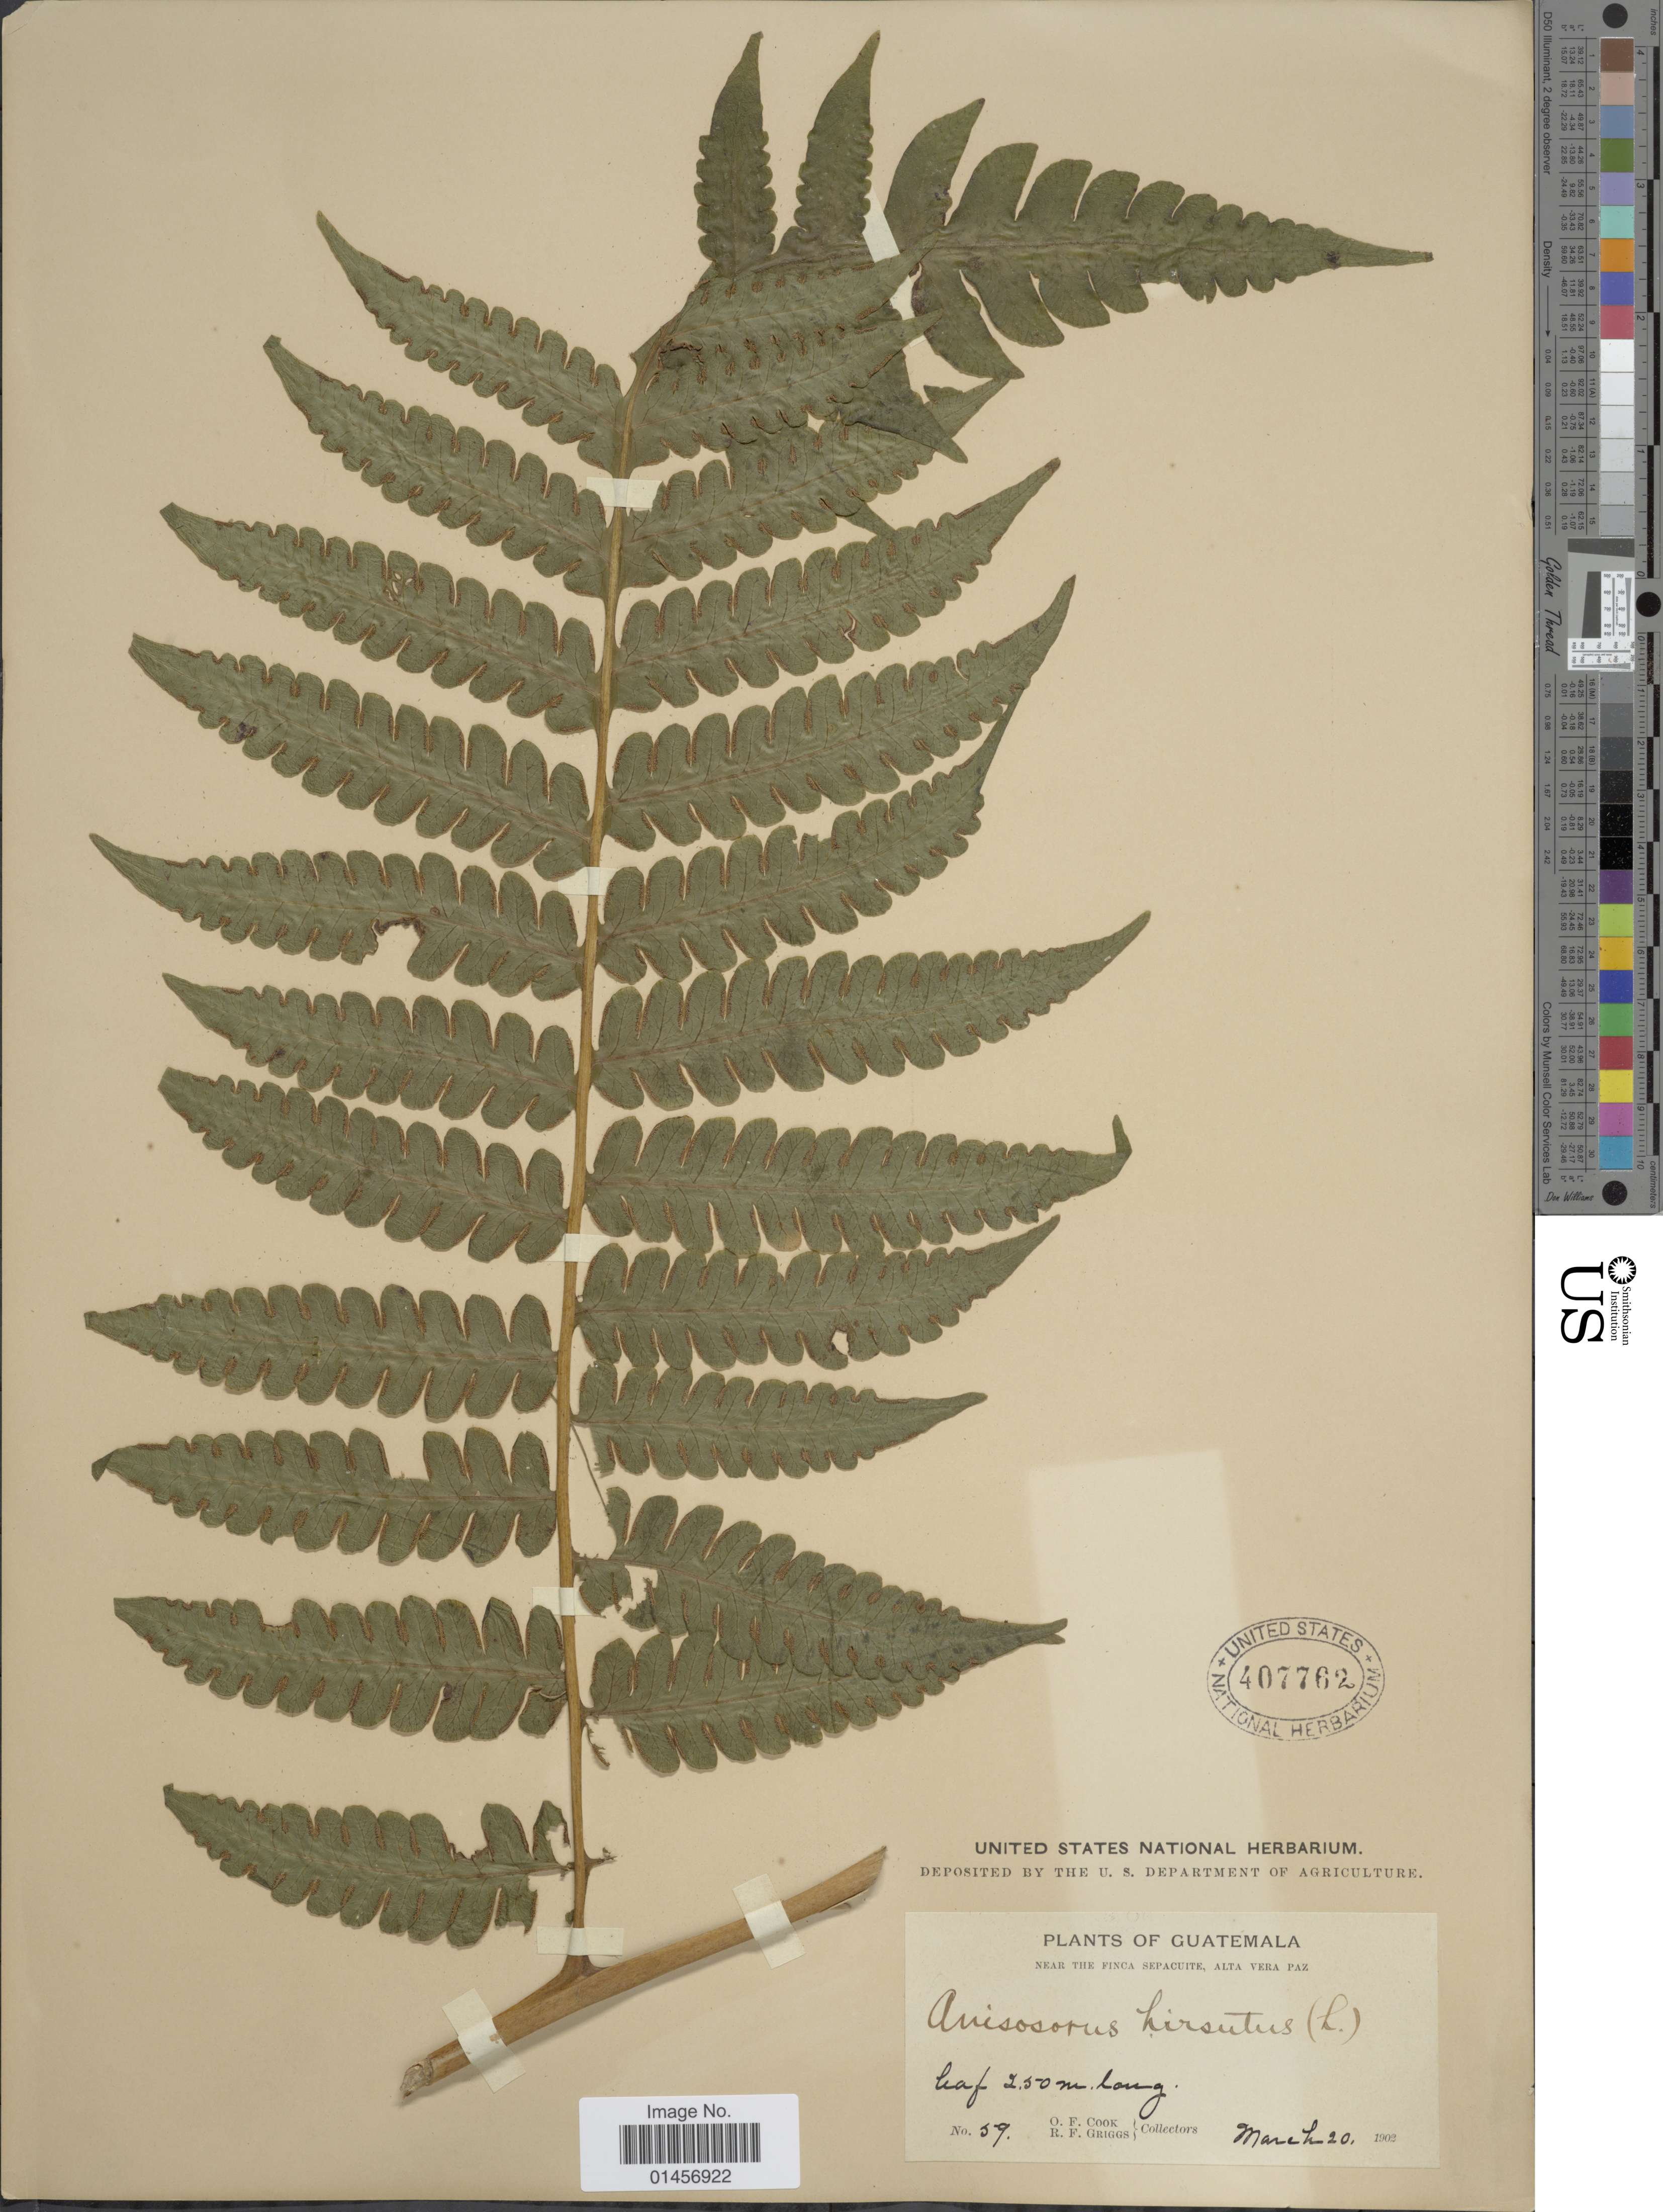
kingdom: Plantae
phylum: Tracheophyta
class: Polypodiopsida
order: Polypodiales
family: Lonchitidaceae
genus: Lonchitis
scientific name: Lonchitis hirsuta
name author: L.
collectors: O. F. Cook & R. F. Griggs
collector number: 59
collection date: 1902-03-20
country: Guatemala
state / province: Alta Verapaz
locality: Guatemala, near the Finca Sepacuite, Alta Vera Paz.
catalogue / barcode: US 407762